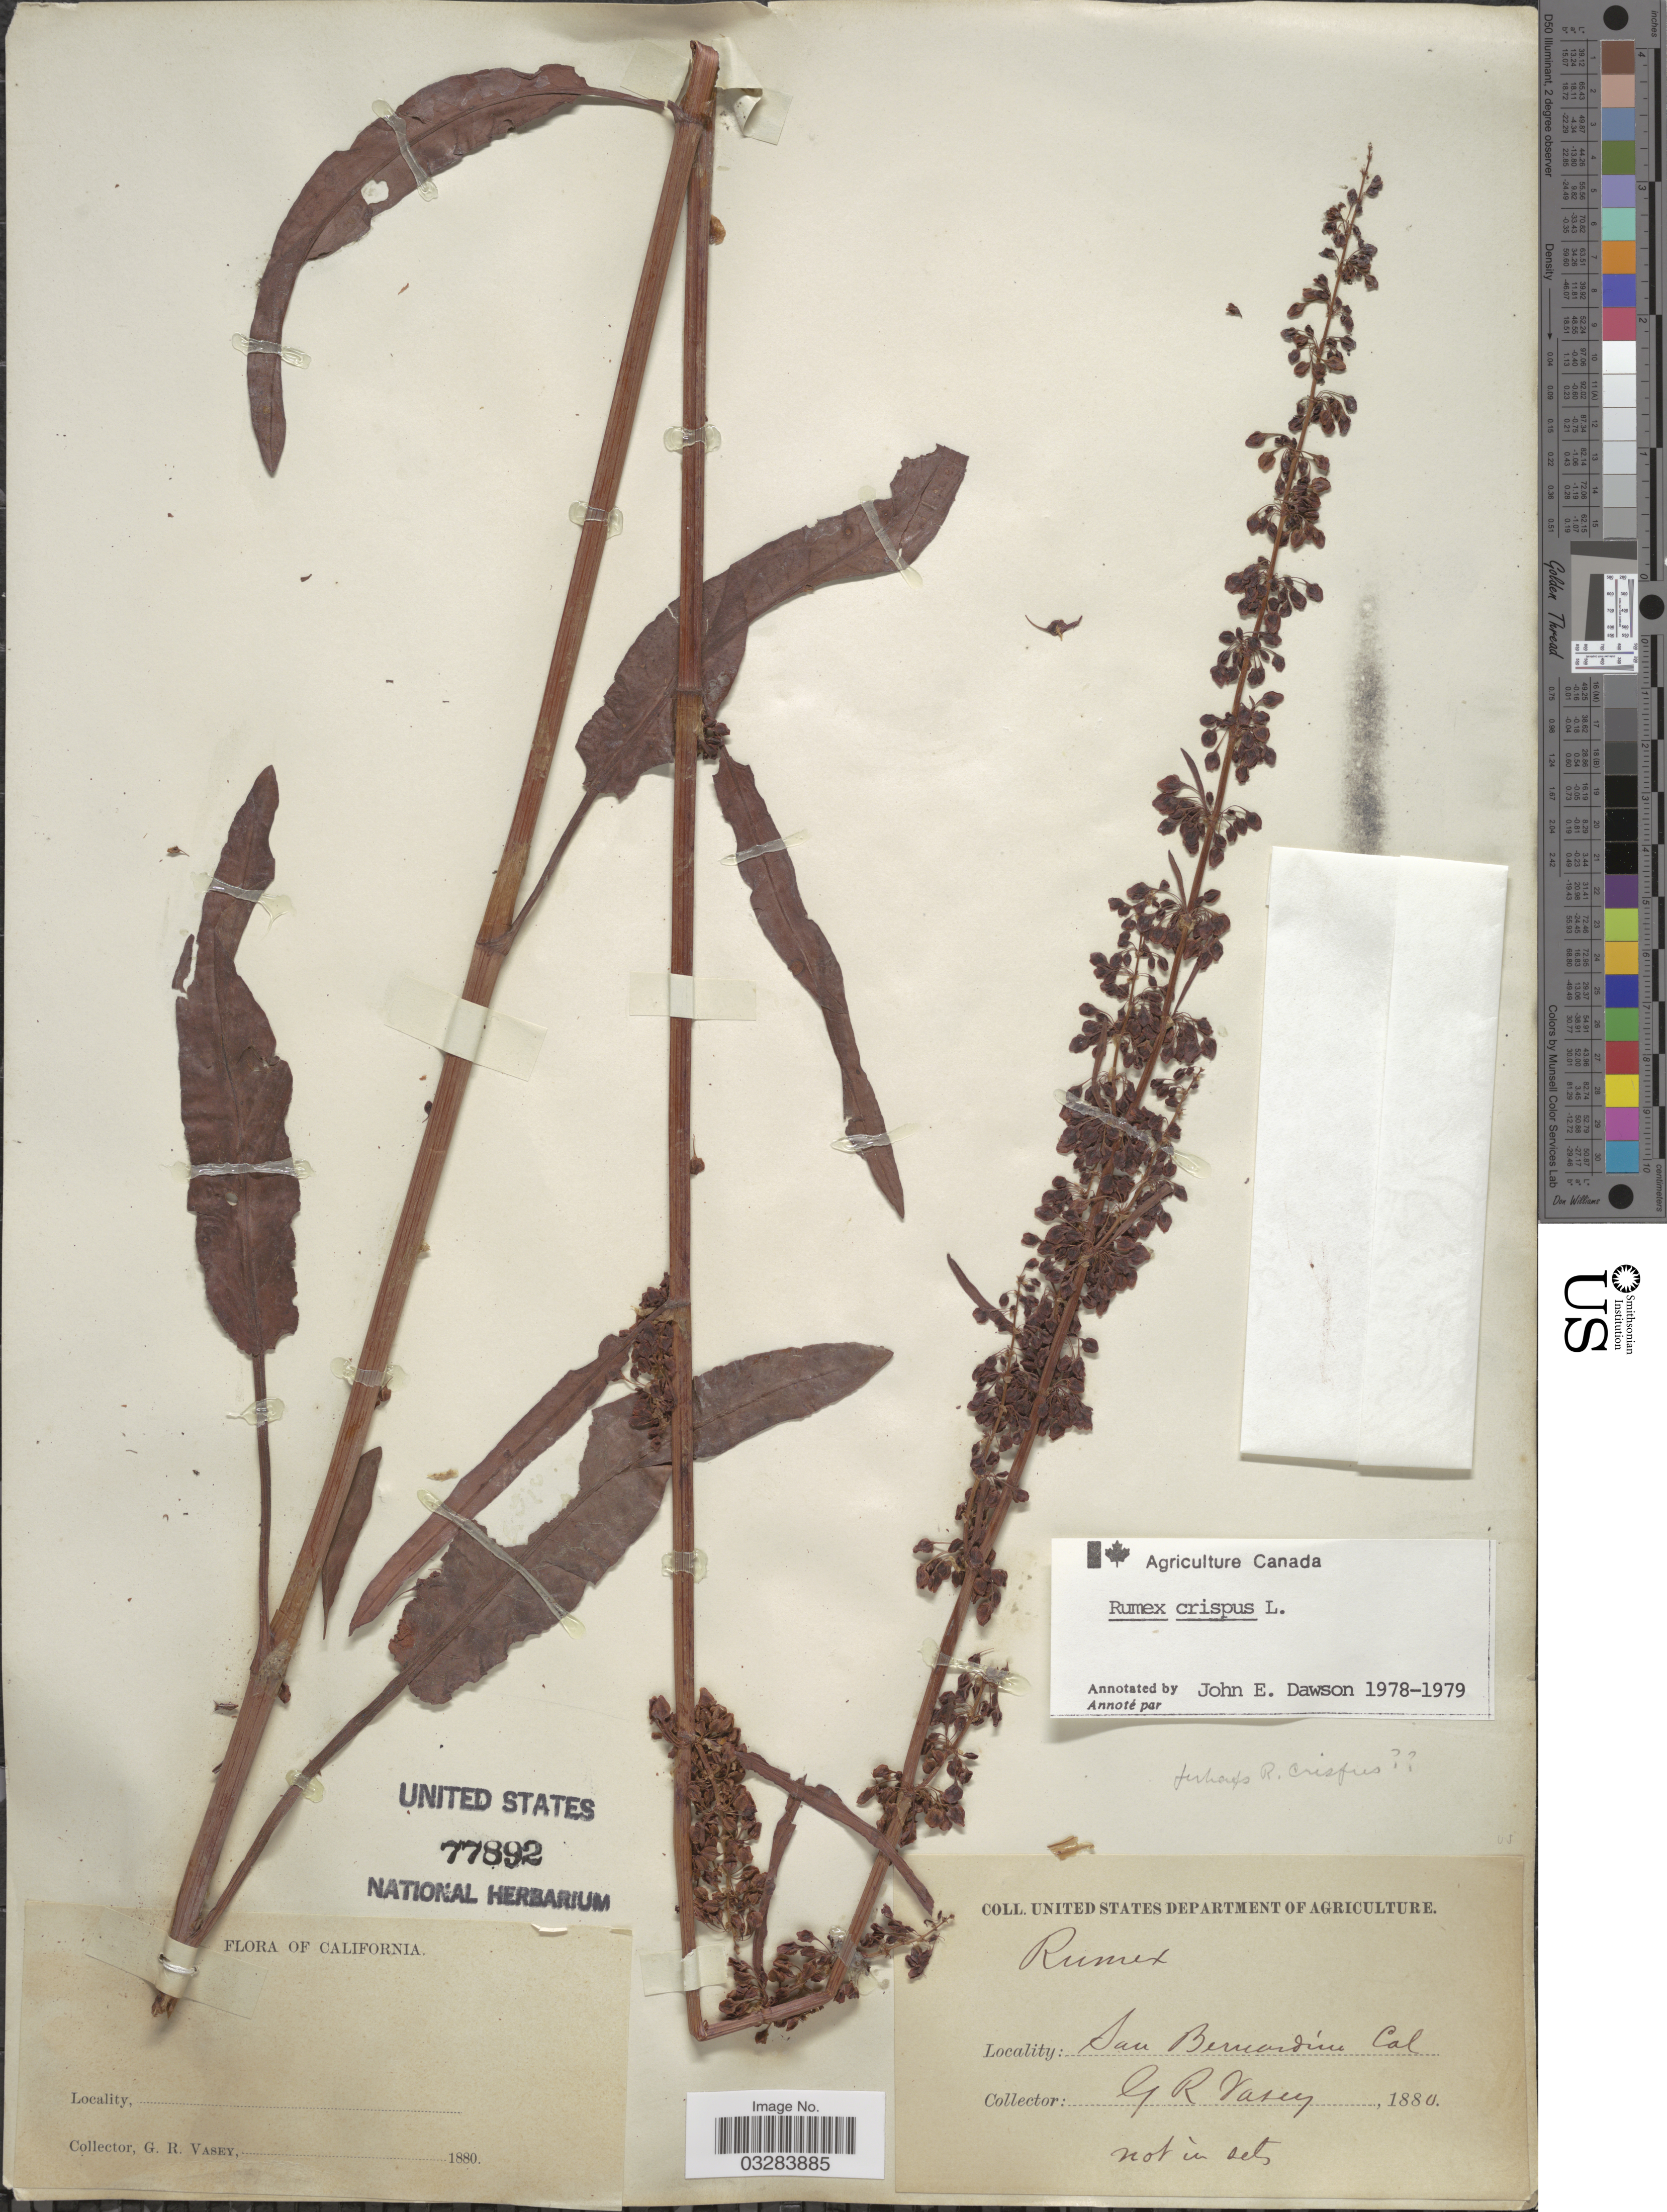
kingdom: Plantae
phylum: Tracheophyta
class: Magnoliopsida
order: Caryophyllales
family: Polygonaceae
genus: Rumex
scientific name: Rumex crispus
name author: L.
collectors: G. R. Vasey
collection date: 1880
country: United States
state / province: California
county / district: San Bernardino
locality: San Bernardino.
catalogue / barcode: US 77892